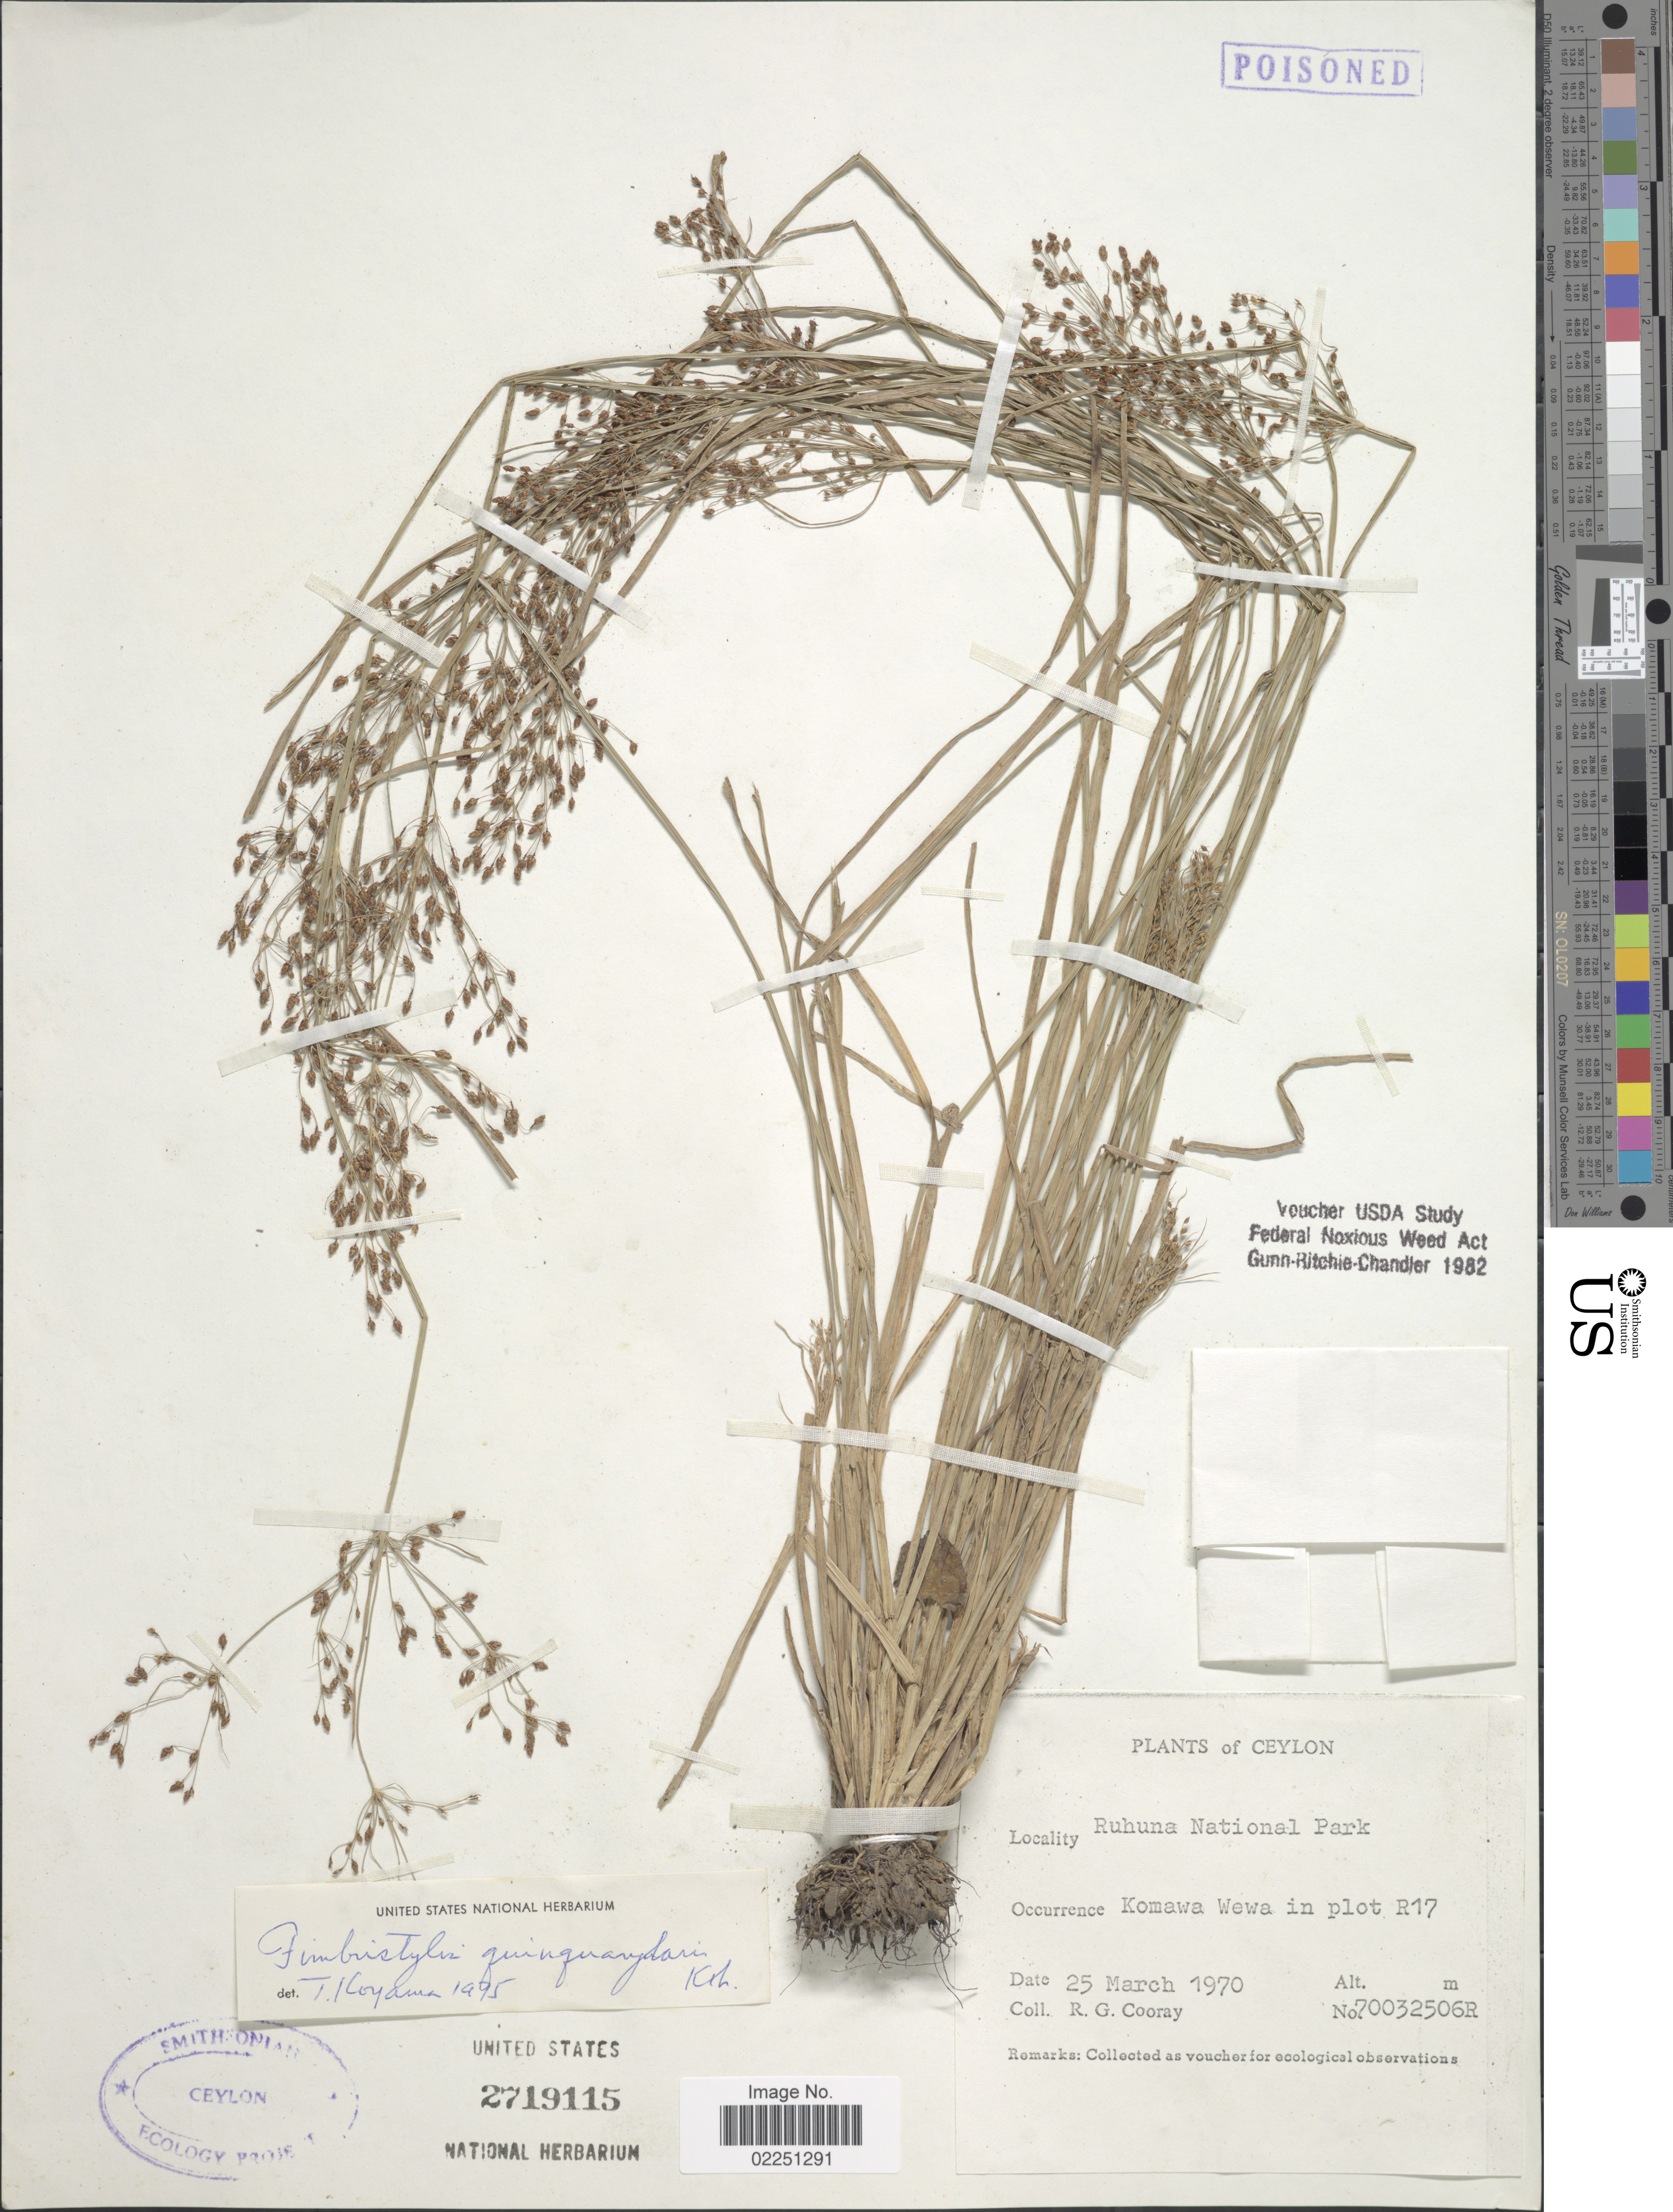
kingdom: Plantae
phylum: Tracheophyta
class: Liliopsida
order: Poales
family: Cyperaceae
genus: Fimbristylis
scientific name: Fimbristylis quinquangularis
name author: (Vahl) Kunth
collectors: R. Cooray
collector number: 70032506R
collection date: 1970-03-25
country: Sri Lanka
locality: Ceylon. Ruhuna National Park, Komawa Wewa in plot R17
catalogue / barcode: US 2719115